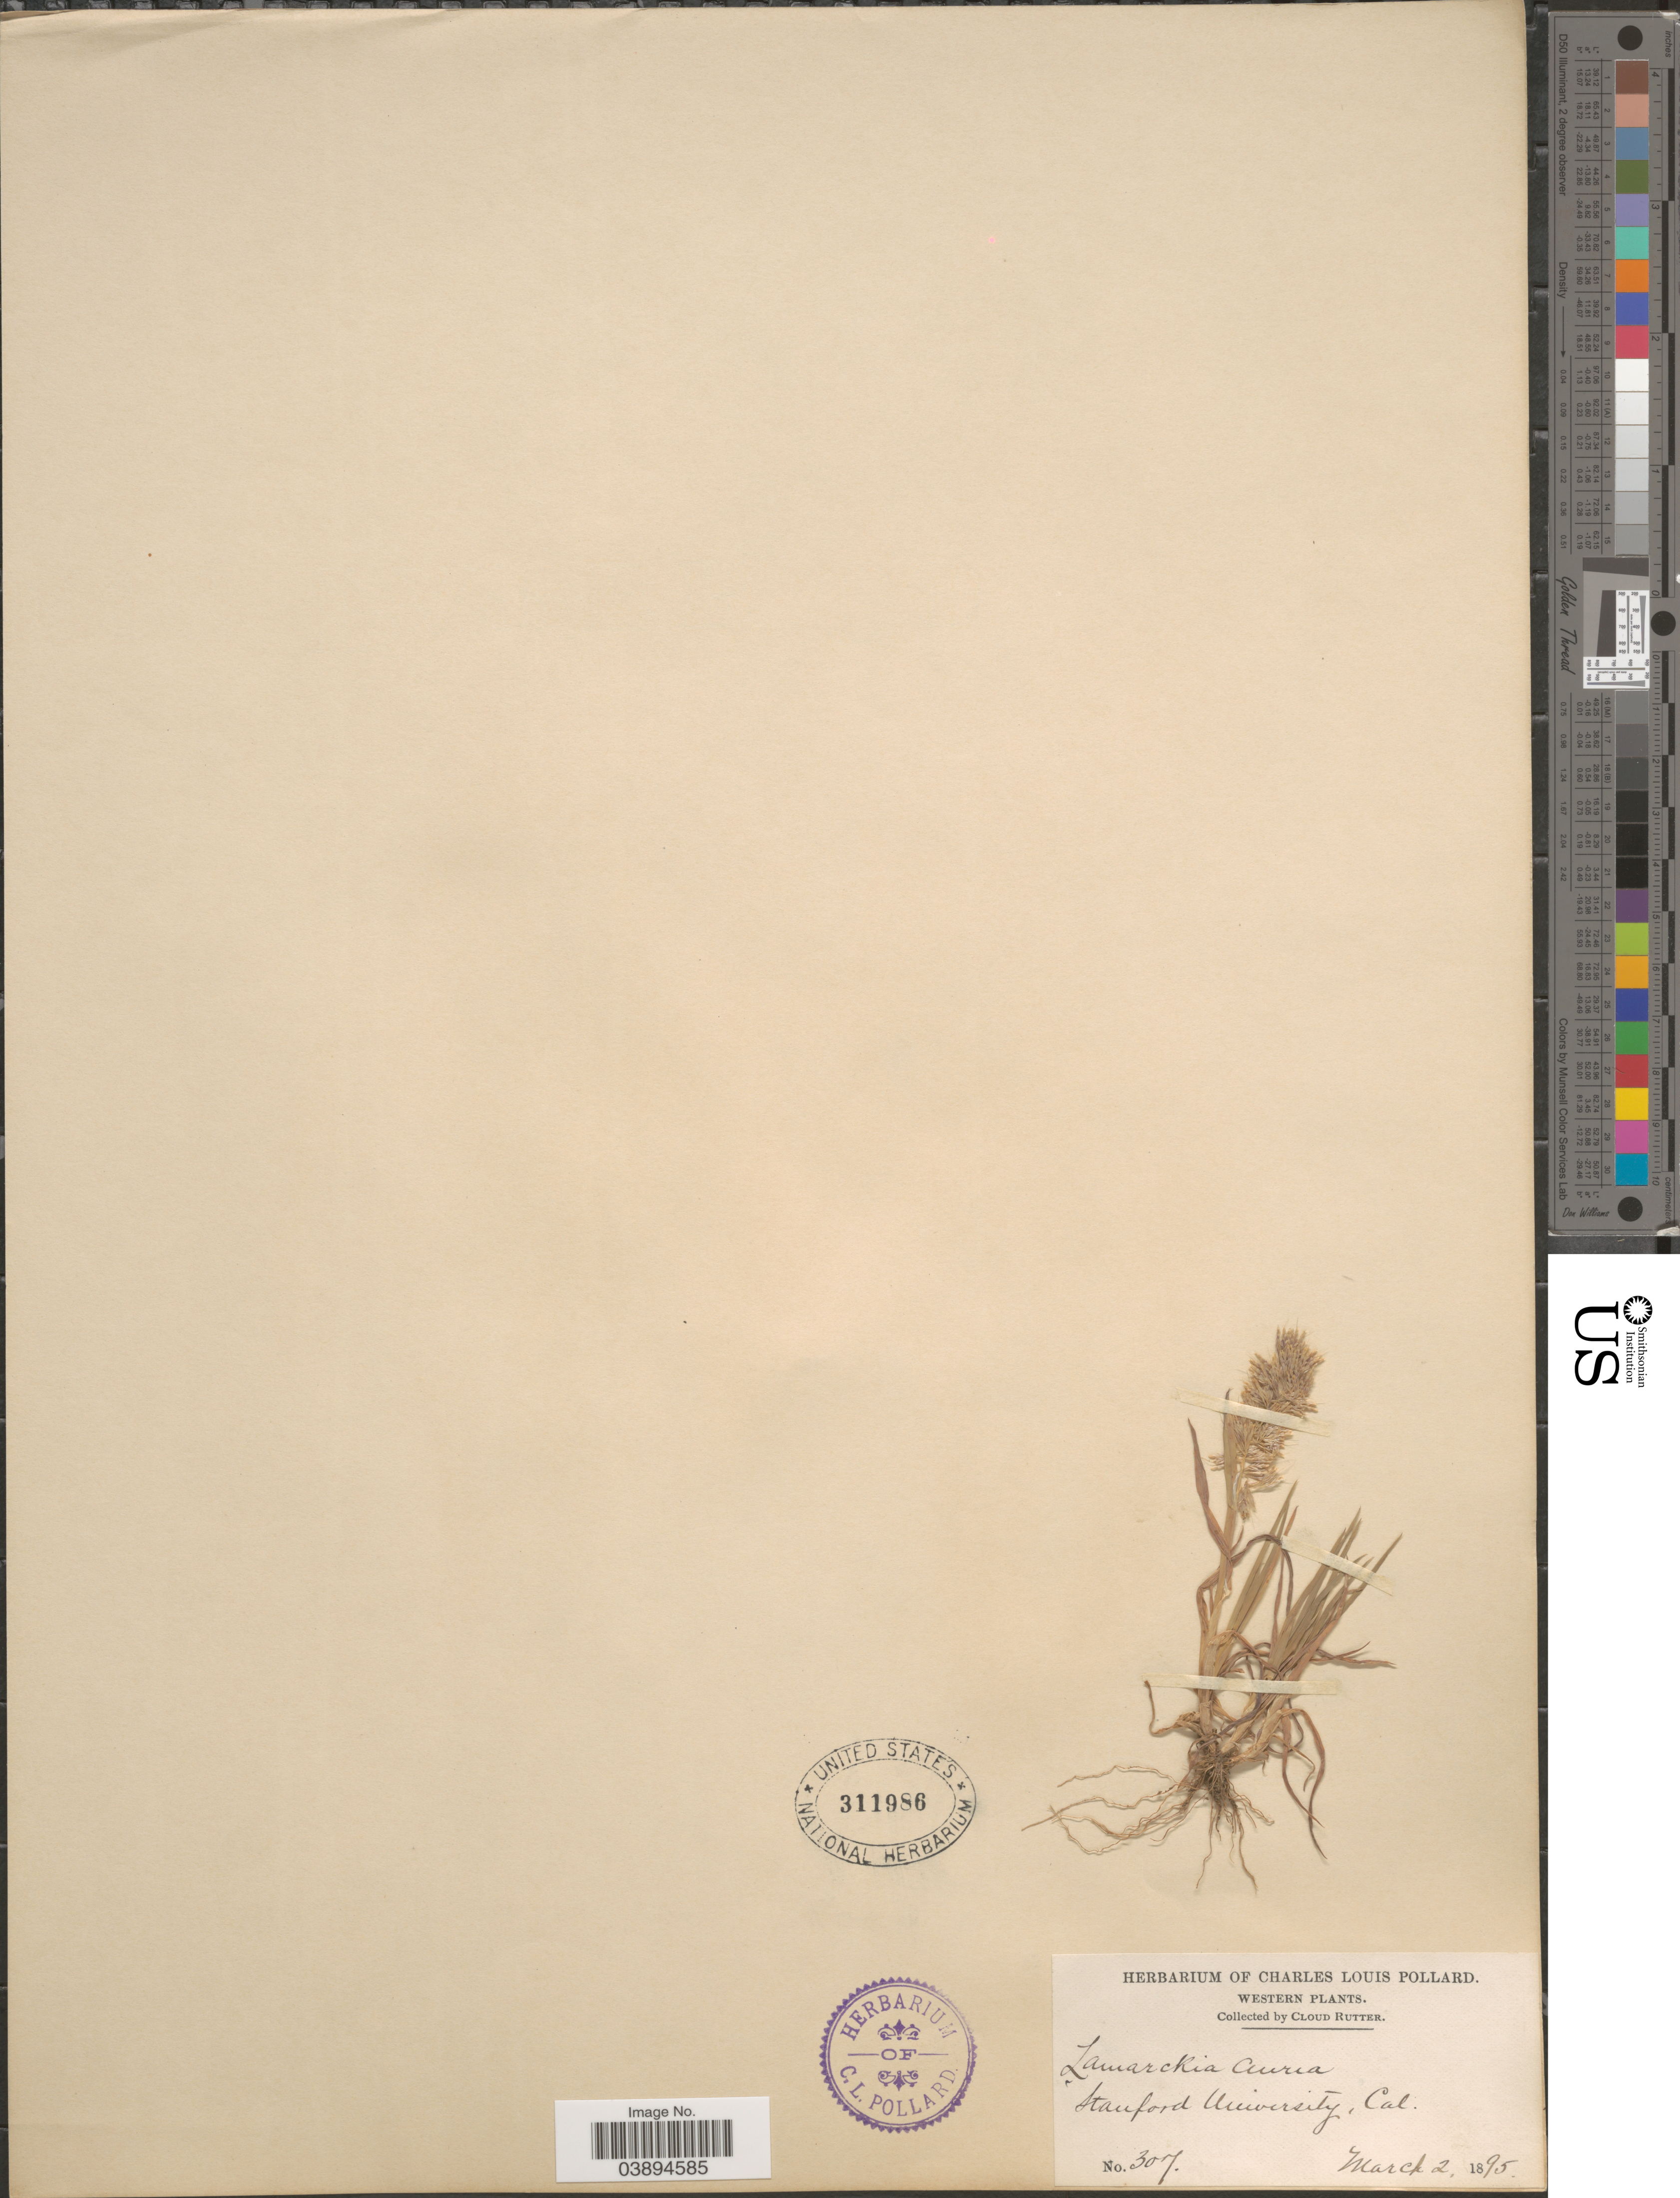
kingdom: Plantae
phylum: Tracheophyta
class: Liliopsida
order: Poales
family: Poaceae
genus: Lamarckia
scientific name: Lamarckia aurea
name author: (L.) Moench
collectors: C. Rutter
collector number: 307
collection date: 1895-03-02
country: United States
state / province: California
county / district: Santa Clara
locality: Western. Stanford University.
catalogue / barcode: US 311986